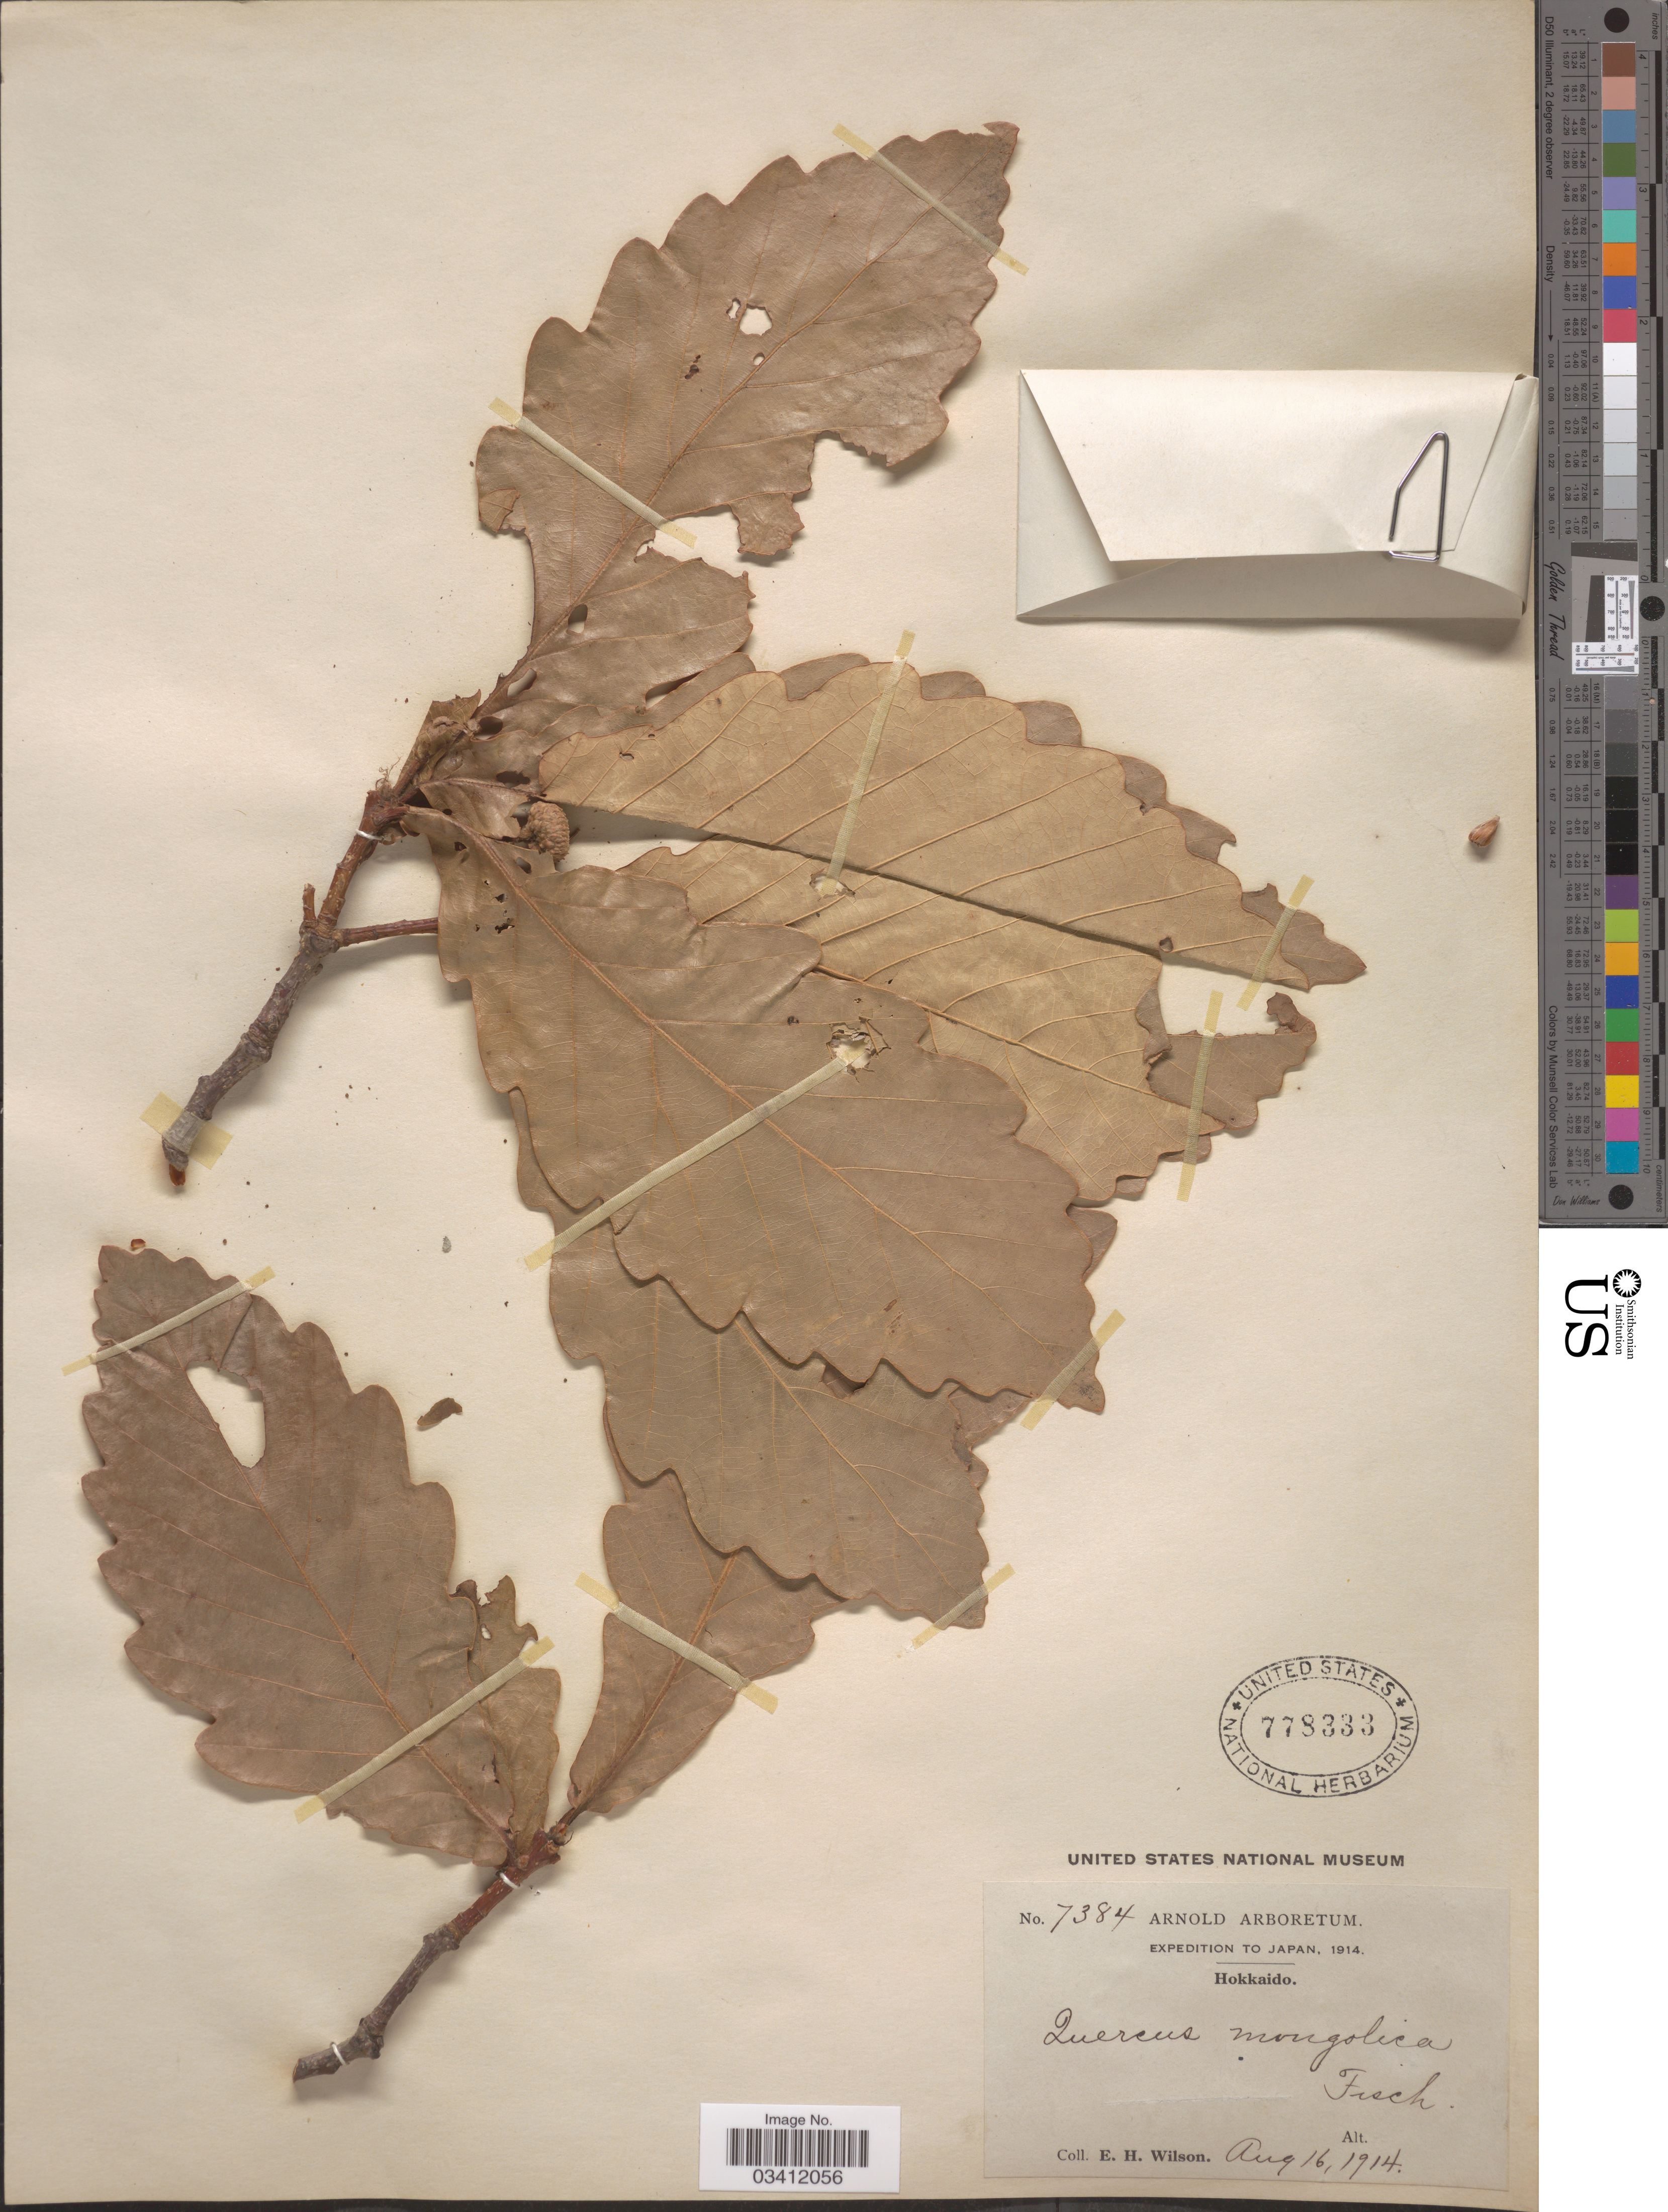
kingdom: Plantae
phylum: Tracheophyta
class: Magnoliopsida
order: Fagales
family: Fagaceae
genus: Quercus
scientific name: Quercus mongolica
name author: Fisch. ex Ledeb.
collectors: E. Wilson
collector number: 7384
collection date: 1914-08-16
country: Japan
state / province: Hokkaidō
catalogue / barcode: US 778333